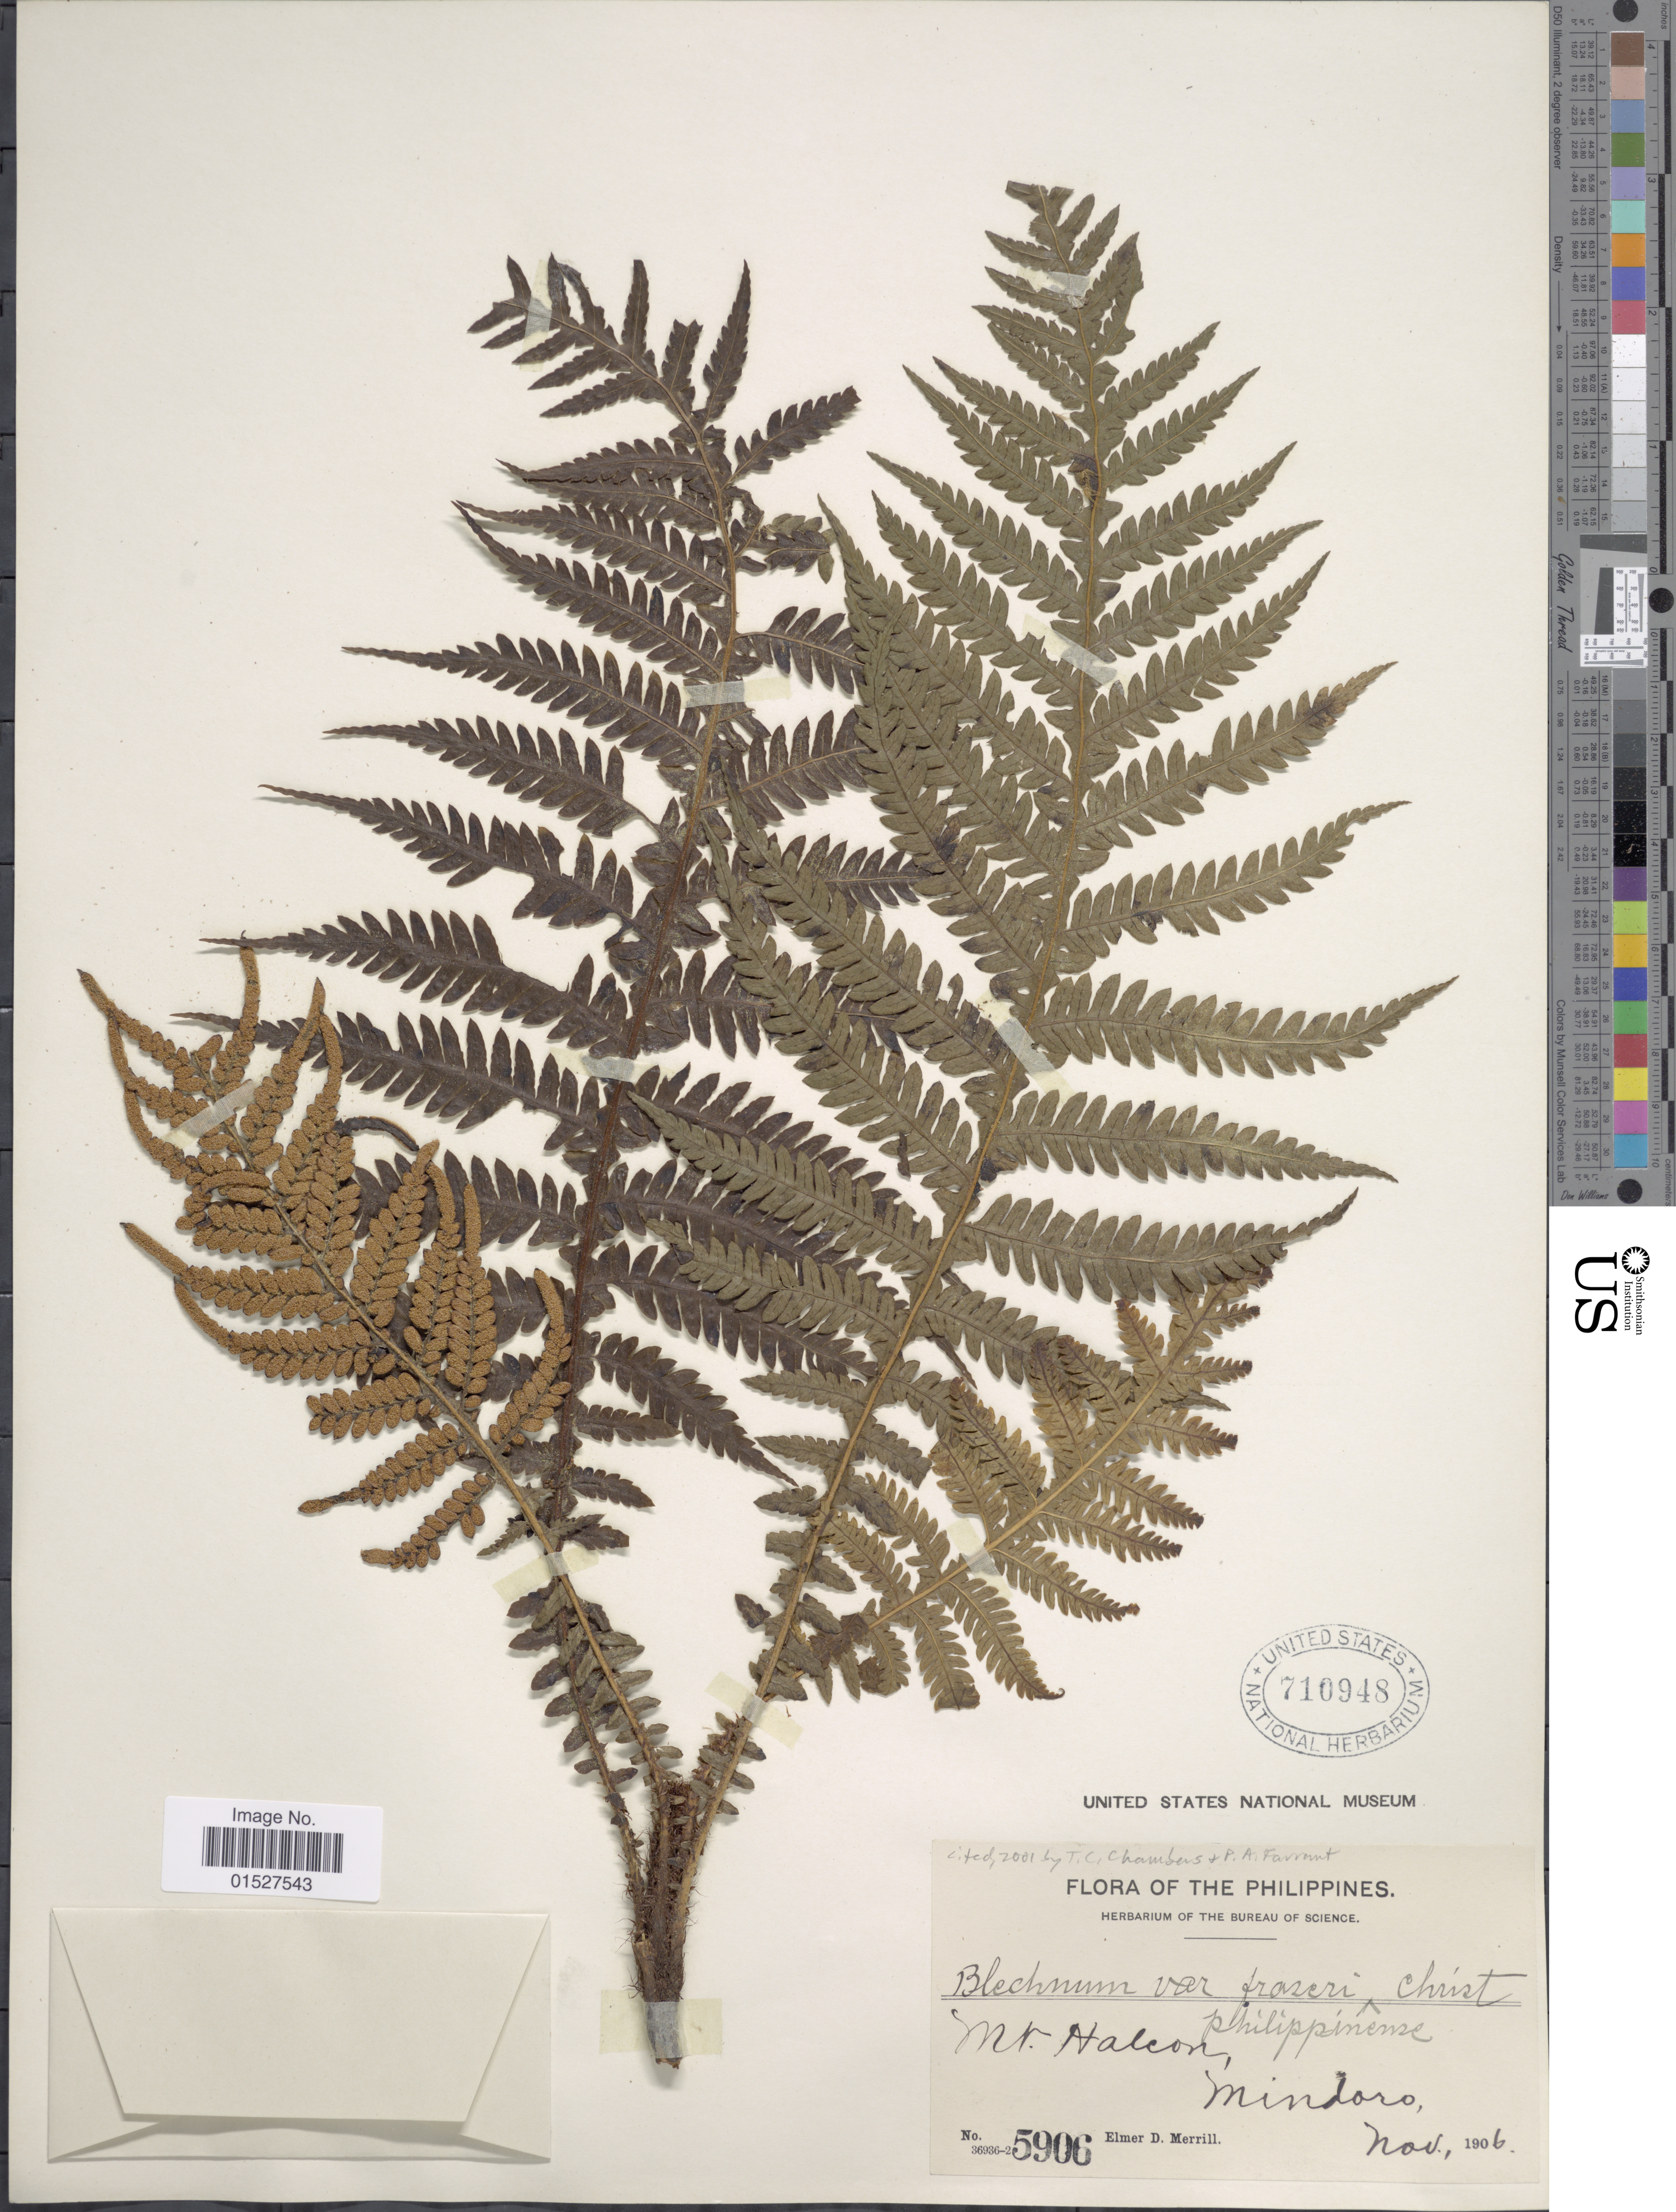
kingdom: Plantae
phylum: Tracheophyta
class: Polypodiopsida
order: Polypodiales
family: Blechnaceae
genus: Blechnum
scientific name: Blechnum fraseri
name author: (A. Cunn.) Luerss.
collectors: E. D. Merrill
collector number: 5906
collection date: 1906-11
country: Philippines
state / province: Mimaropa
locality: Mt. Halcon, Mindoro.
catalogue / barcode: US 710948